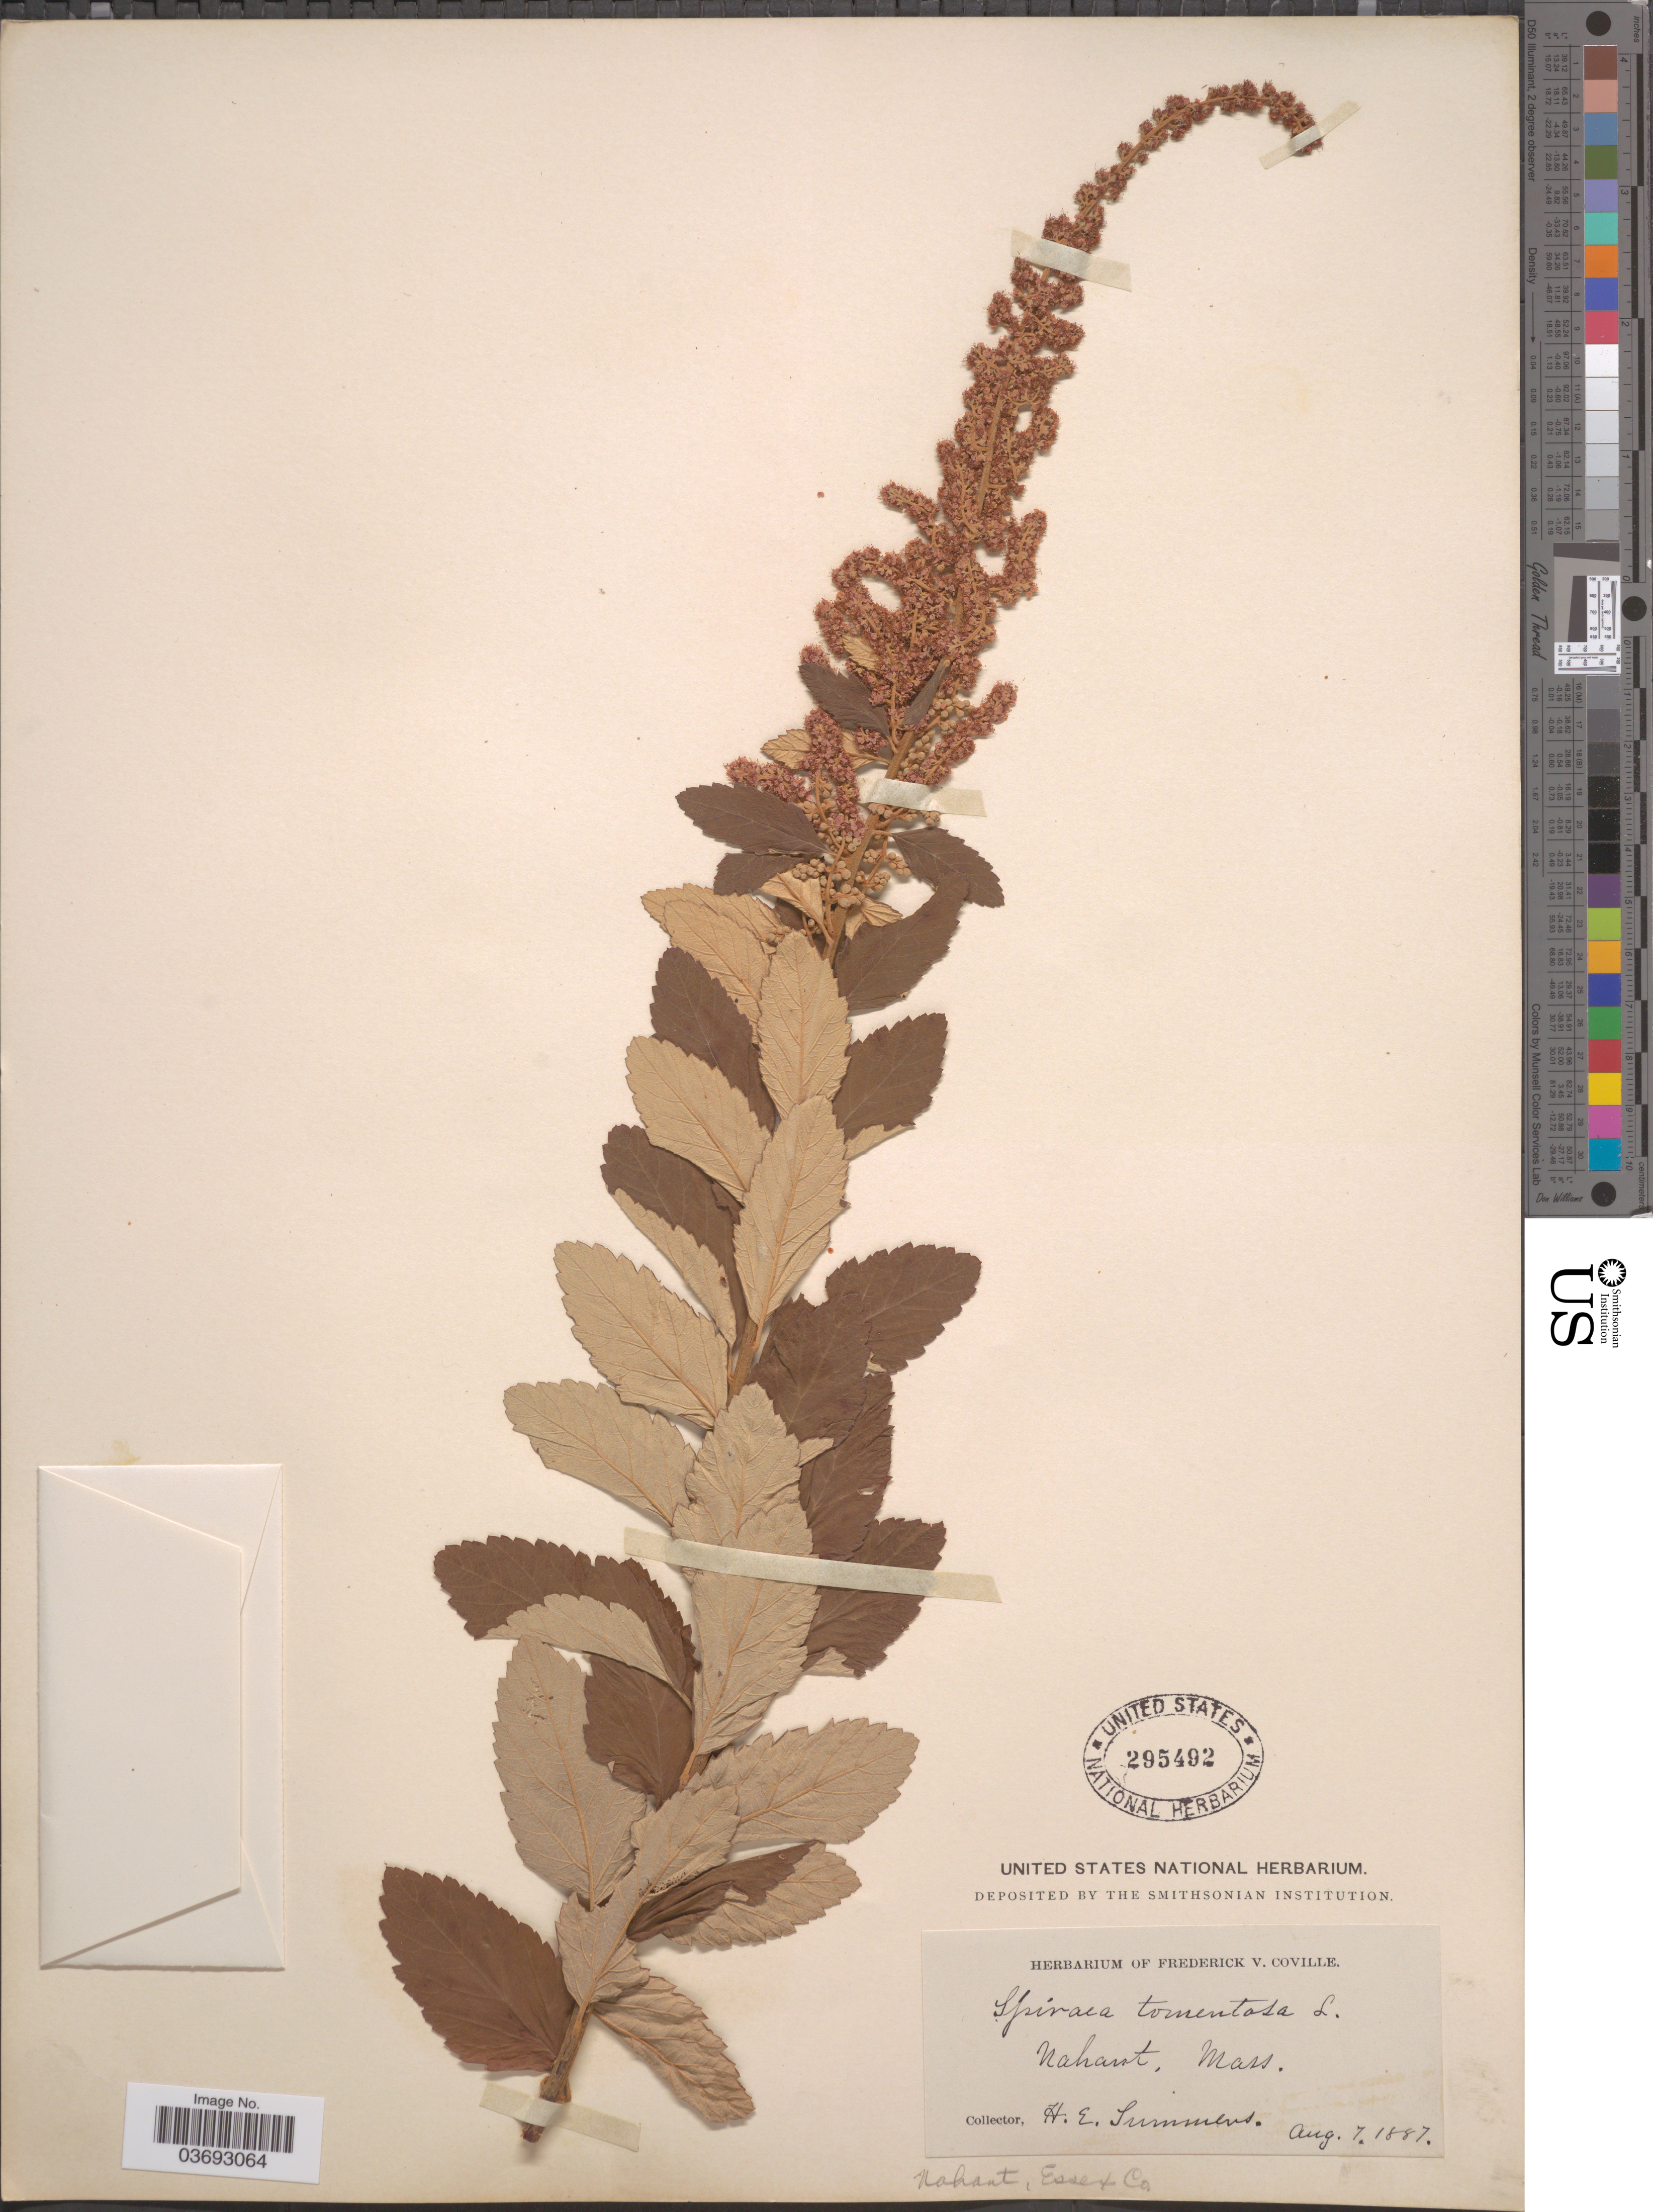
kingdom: Plantae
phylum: Tracheophyta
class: Magnoliopsida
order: Rosales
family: Rosaceae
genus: Spiraea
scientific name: Spiraea tomentosa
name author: L.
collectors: H. Summers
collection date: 1887-08-07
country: United States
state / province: Massachusetts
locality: Nahant. Essex Co.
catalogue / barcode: US 295492